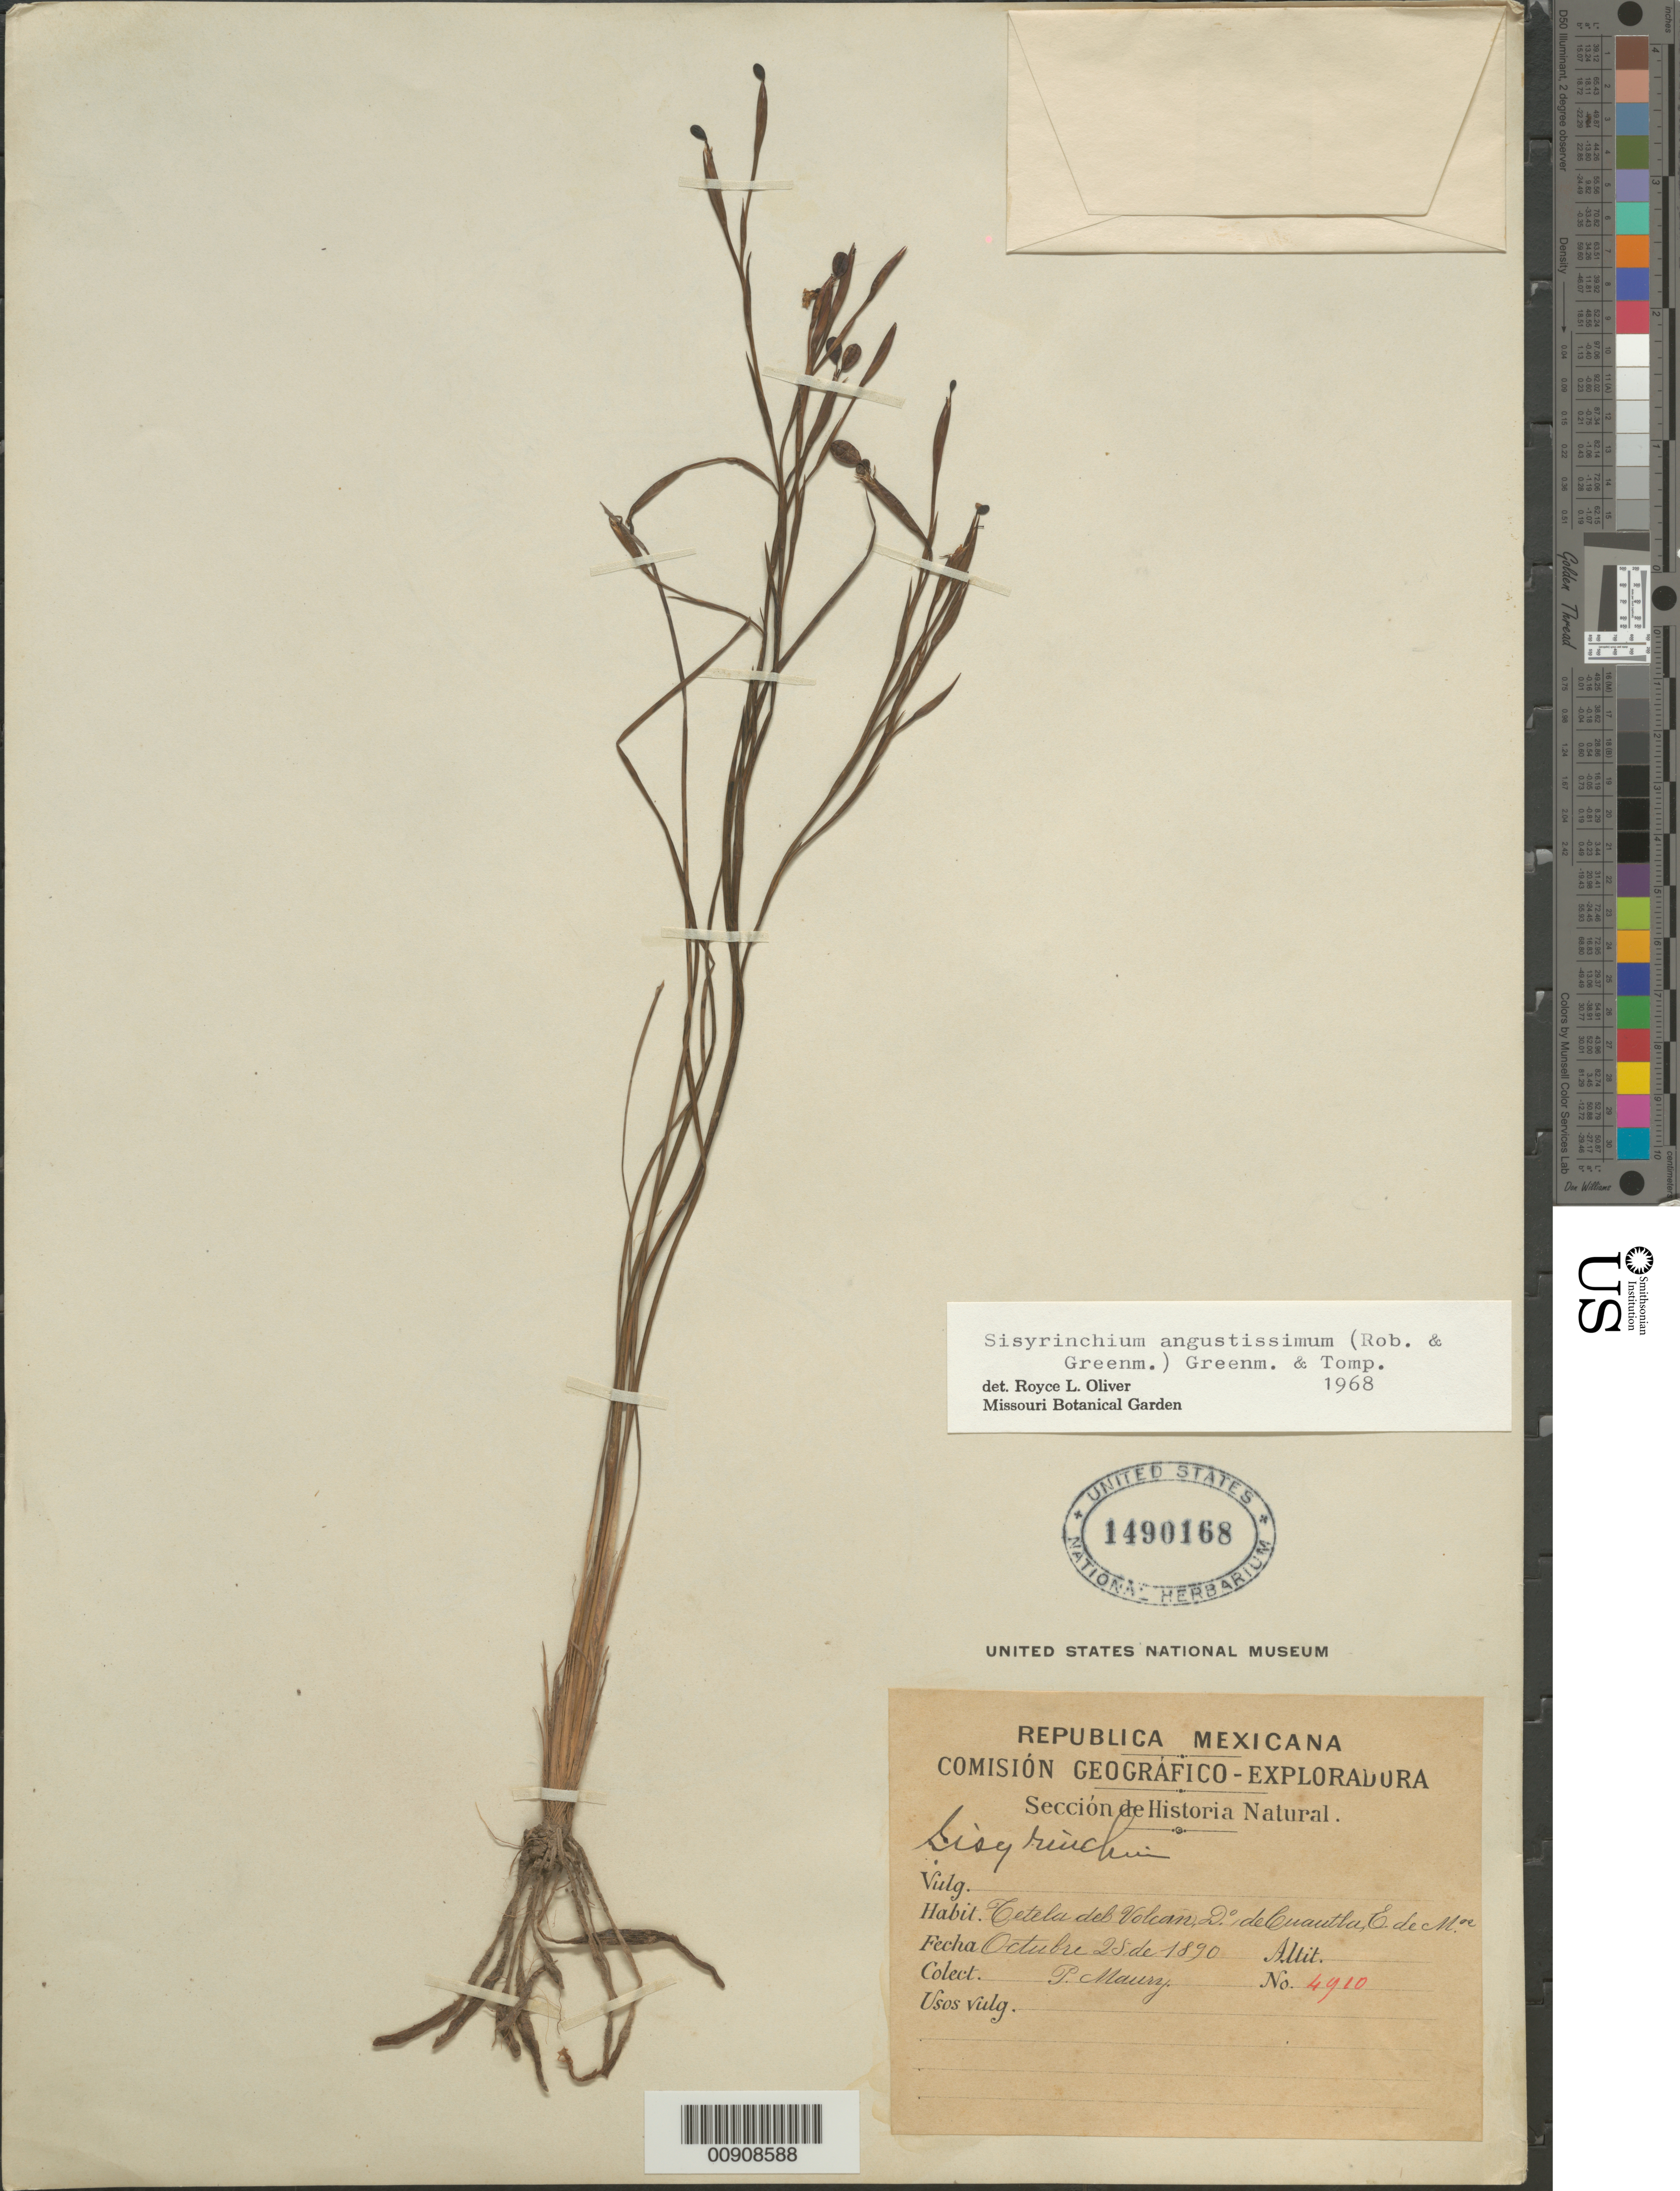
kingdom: Plantae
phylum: Tracheophyta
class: Liliopsida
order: Asparagales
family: Iridaceae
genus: Sisyrinchium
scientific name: Sisyrinchium angustissimum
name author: (B.L. Rob.) Greenm. & C.H. Thomps.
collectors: P. J. Maury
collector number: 4910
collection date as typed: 25 Oct 1890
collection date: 1890-10-25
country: Mexico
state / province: Morelos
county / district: Cuautla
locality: Tetela del Volcán, D° de Cuautla, E. de Mlos.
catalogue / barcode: US 1490168